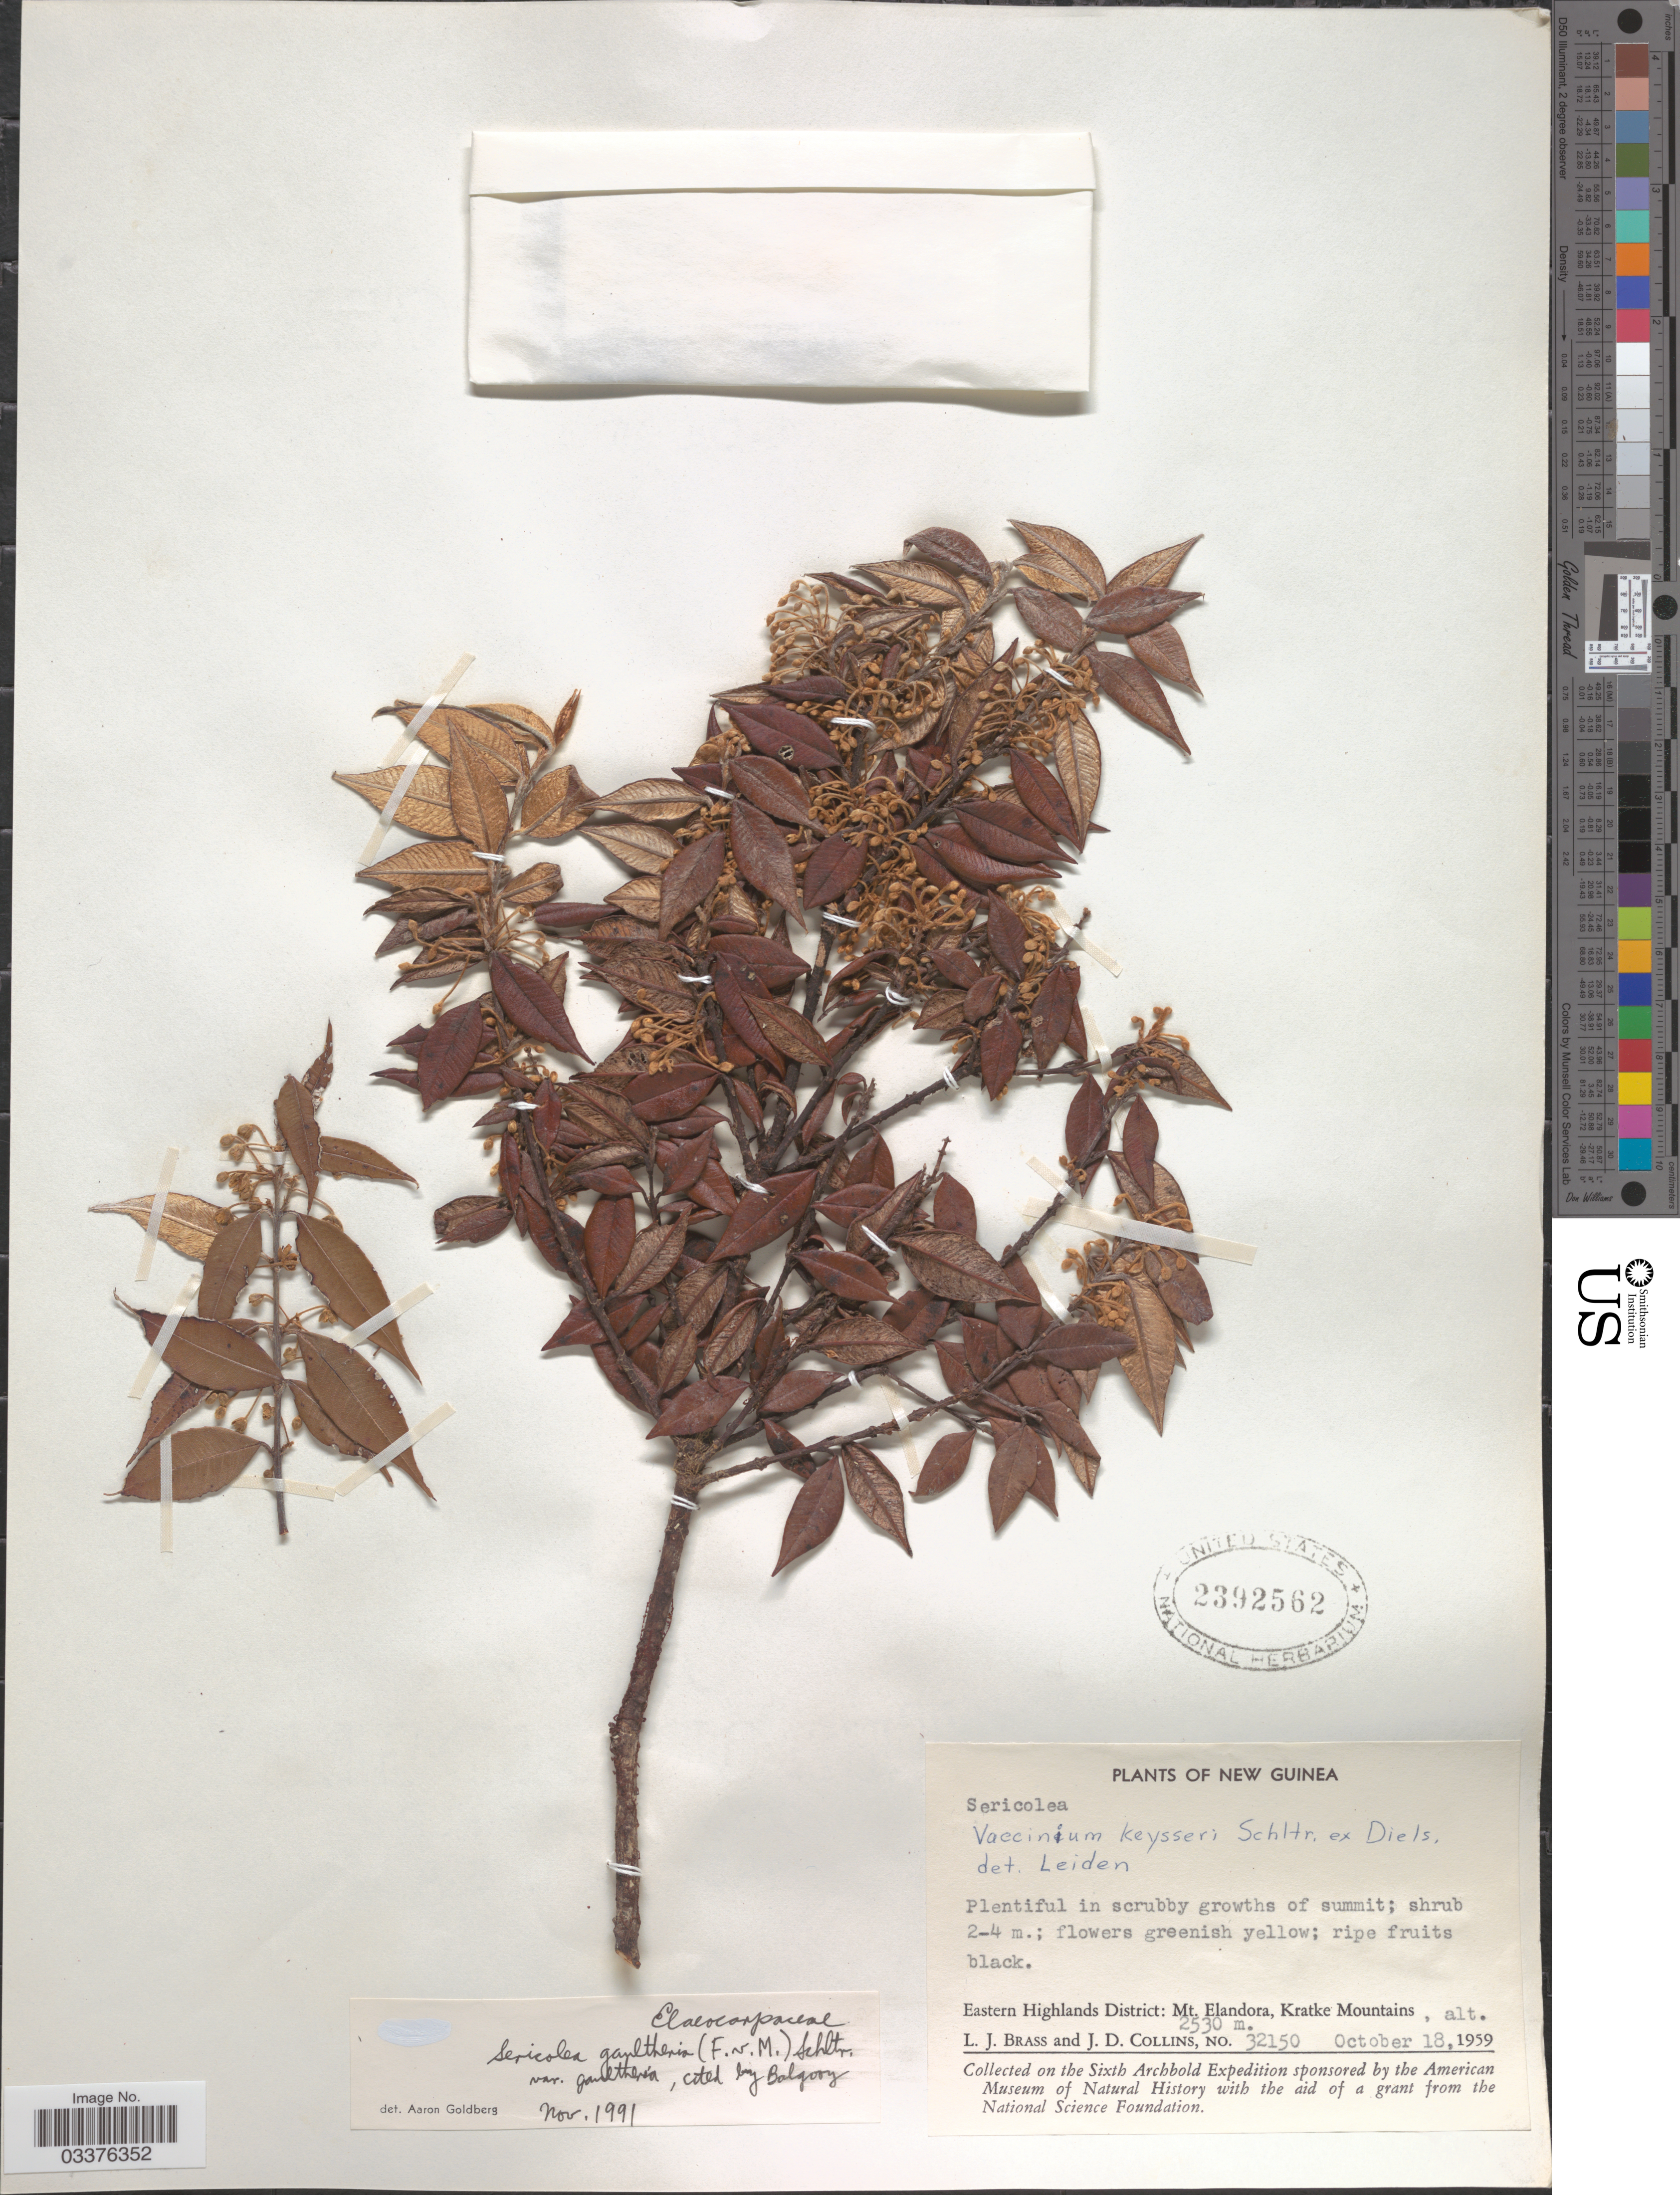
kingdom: Plantae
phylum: Tracheophyta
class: Magnoliopsida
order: Oxalidales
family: Elaeocarpaceae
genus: Sericolea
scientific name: Sericolea gaultheria var. gaultheria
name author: (F. Muell.) Schltr.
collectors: L. J. Brass & J. Collins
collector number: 32150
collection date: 1959-10-18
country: Papua New Guinea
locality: New Guinea. Eastern Highlands District: Mt. Elandora, Kratke Mountains.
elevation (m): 2530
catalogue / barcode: US 2392562